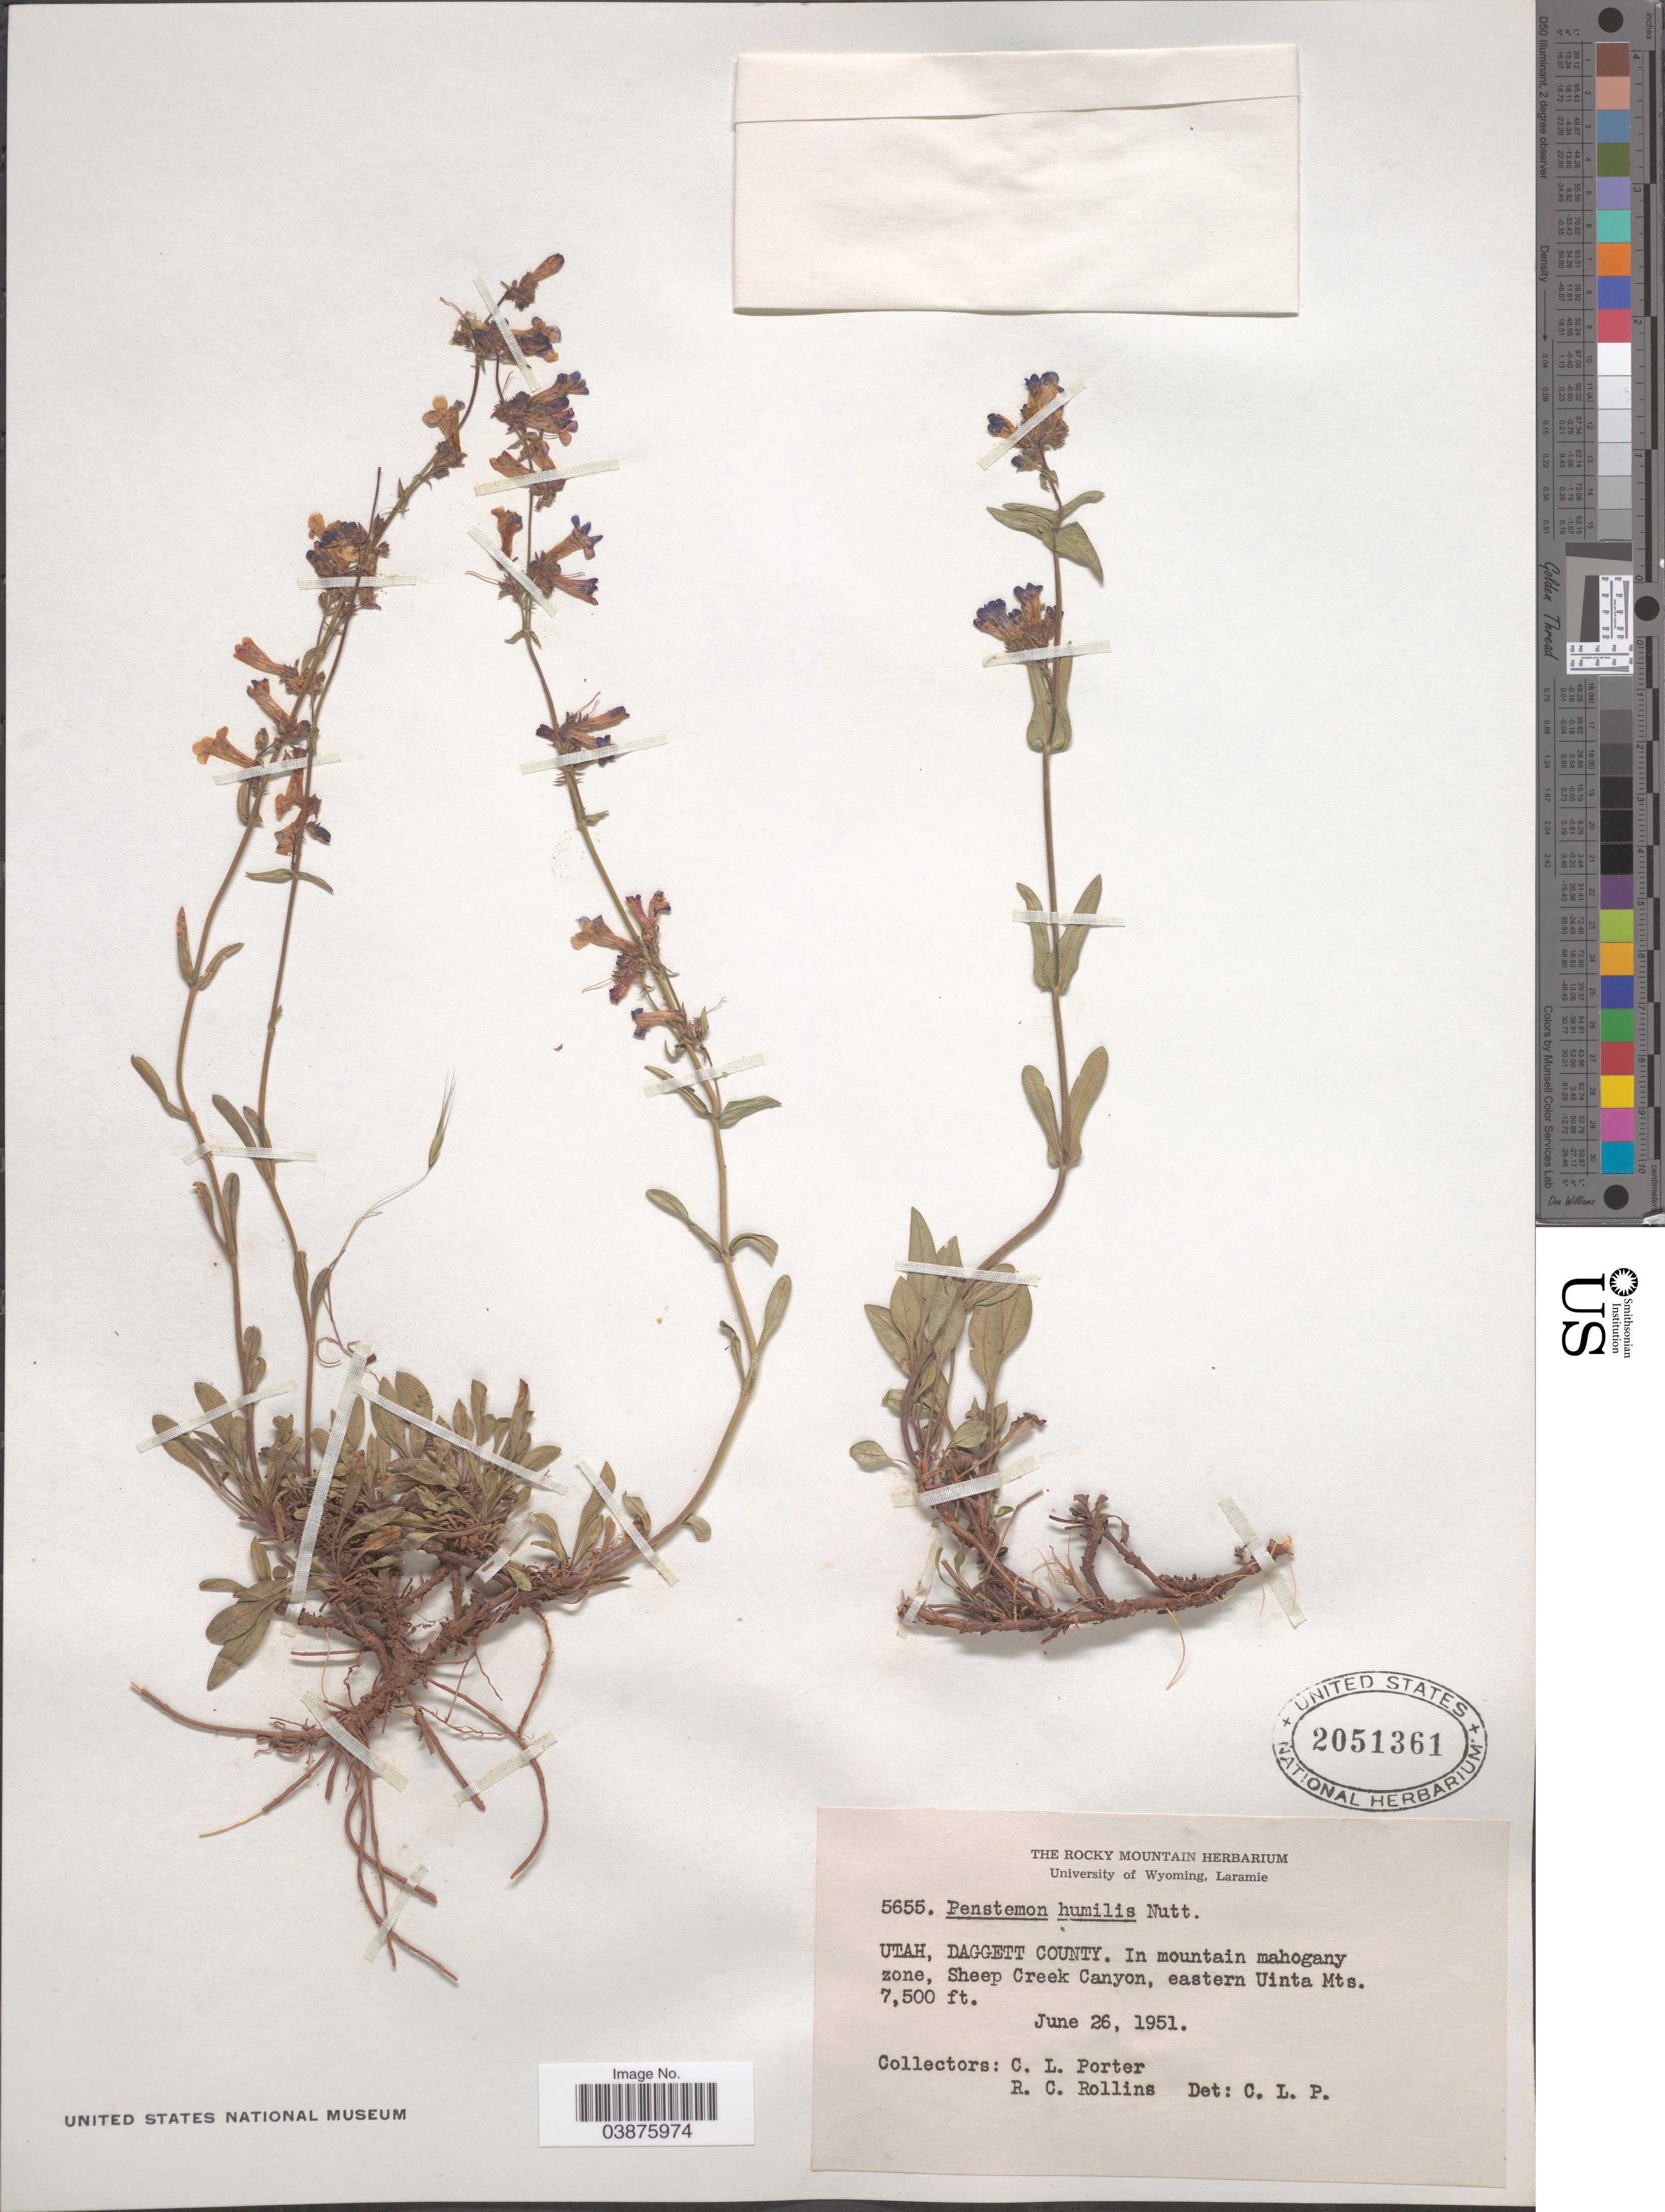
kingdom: Plantae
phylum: Tracheophyta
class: Magnoliopsida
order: Lamiales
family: Plantaginaceae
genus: Penstemon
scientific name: Penstemon humilis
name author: Nutt. ex A. Gray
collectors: C. L. Porter & R. C. Rollins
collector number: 5655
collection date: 1951-06-26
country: United States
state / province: Utah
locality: Daggett County. In mountain mahogany zone, Sheep Creek Canyon, eastern Uinta Mts.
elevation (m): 2286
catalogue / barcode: US 2051361